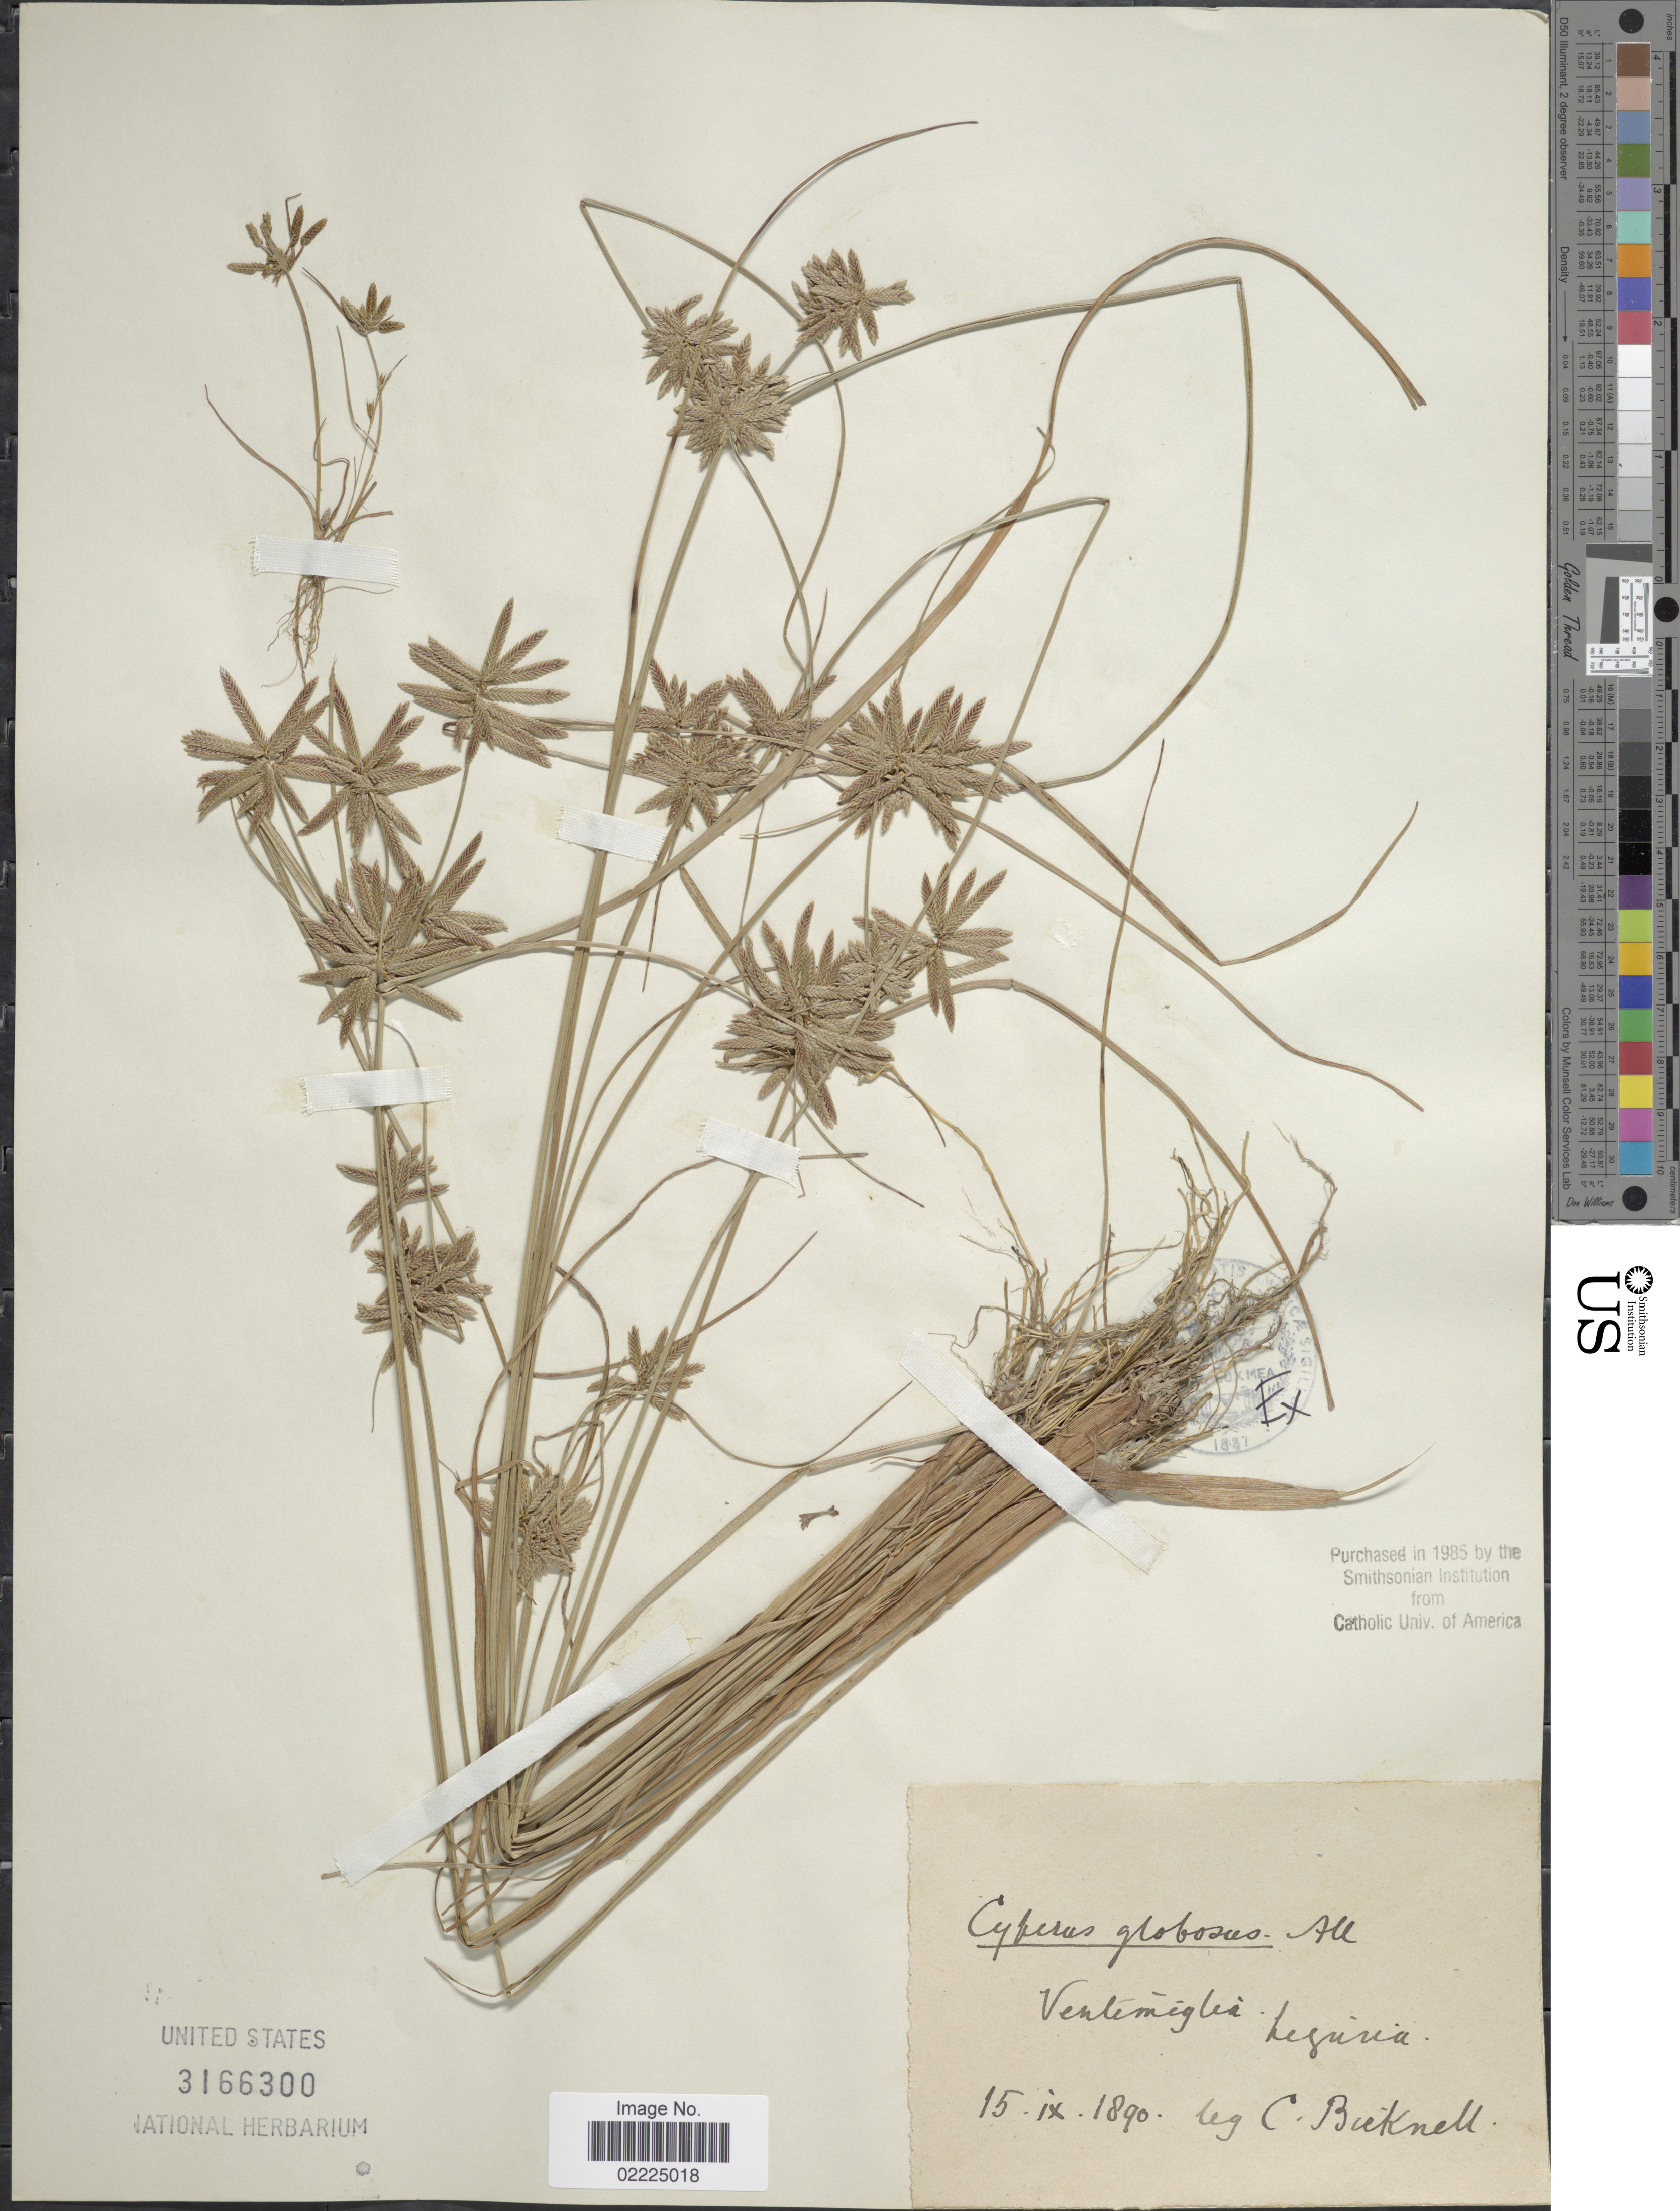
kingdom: Plantae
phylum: Tracheophyta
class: Liliopsida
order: Poales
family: Cyperaceae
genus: Cyperus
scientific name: Cyperus flavidus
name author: Retz.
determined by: Strong, Mark T., (BOT), Smithsonian Institution - National Museum of Natural History (UNITED STATES)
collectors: C. Bicknell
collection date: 1890-09-15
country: Italy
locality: Ventimiglia, Liguria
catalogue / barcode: US 3166300